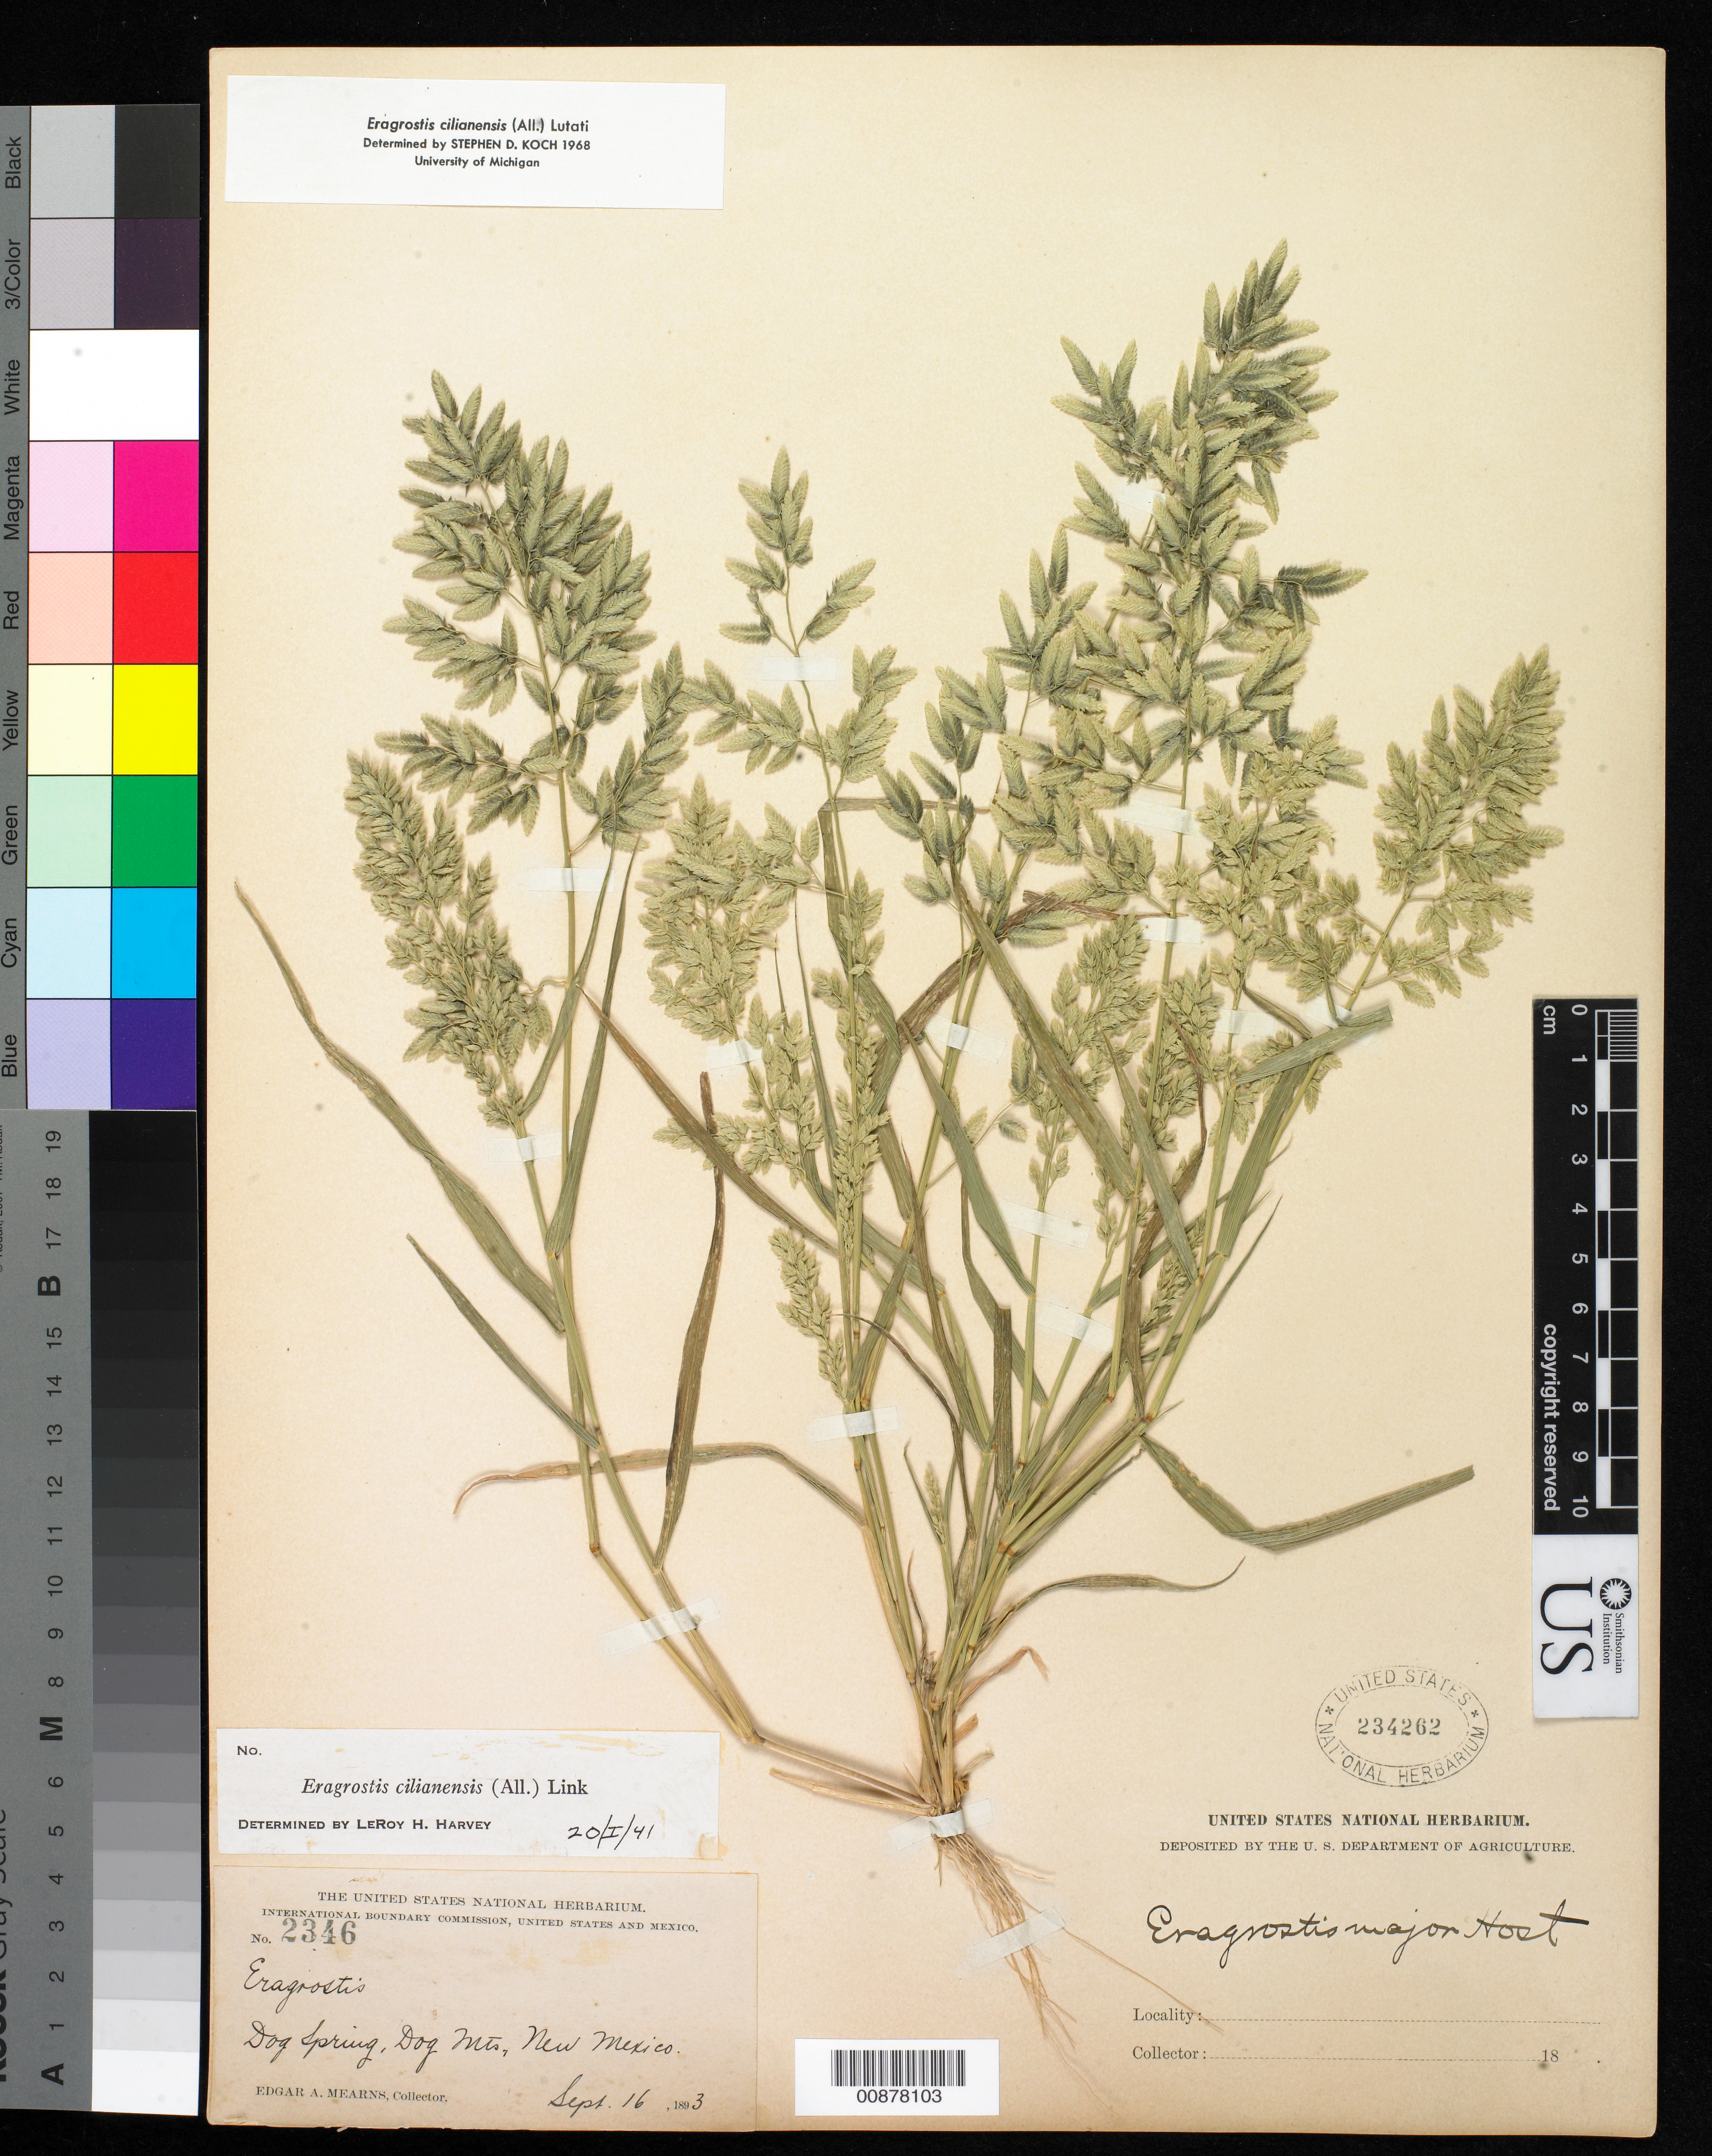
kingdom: Plantae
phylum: Tracheophyta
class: Liliopsida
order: Poales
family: Poaceae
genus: Eragrostis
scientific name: Eragrostis cilianensis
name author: (Bellardi) Vignolo ex Janch.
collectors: E. A. Mearns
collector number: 2346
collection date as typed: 16 Sep 1893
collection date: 1893-09-16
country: United States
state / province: New Mexico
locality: Dog Spring, Dog Mts., New Mexico.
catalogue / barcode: US 234262